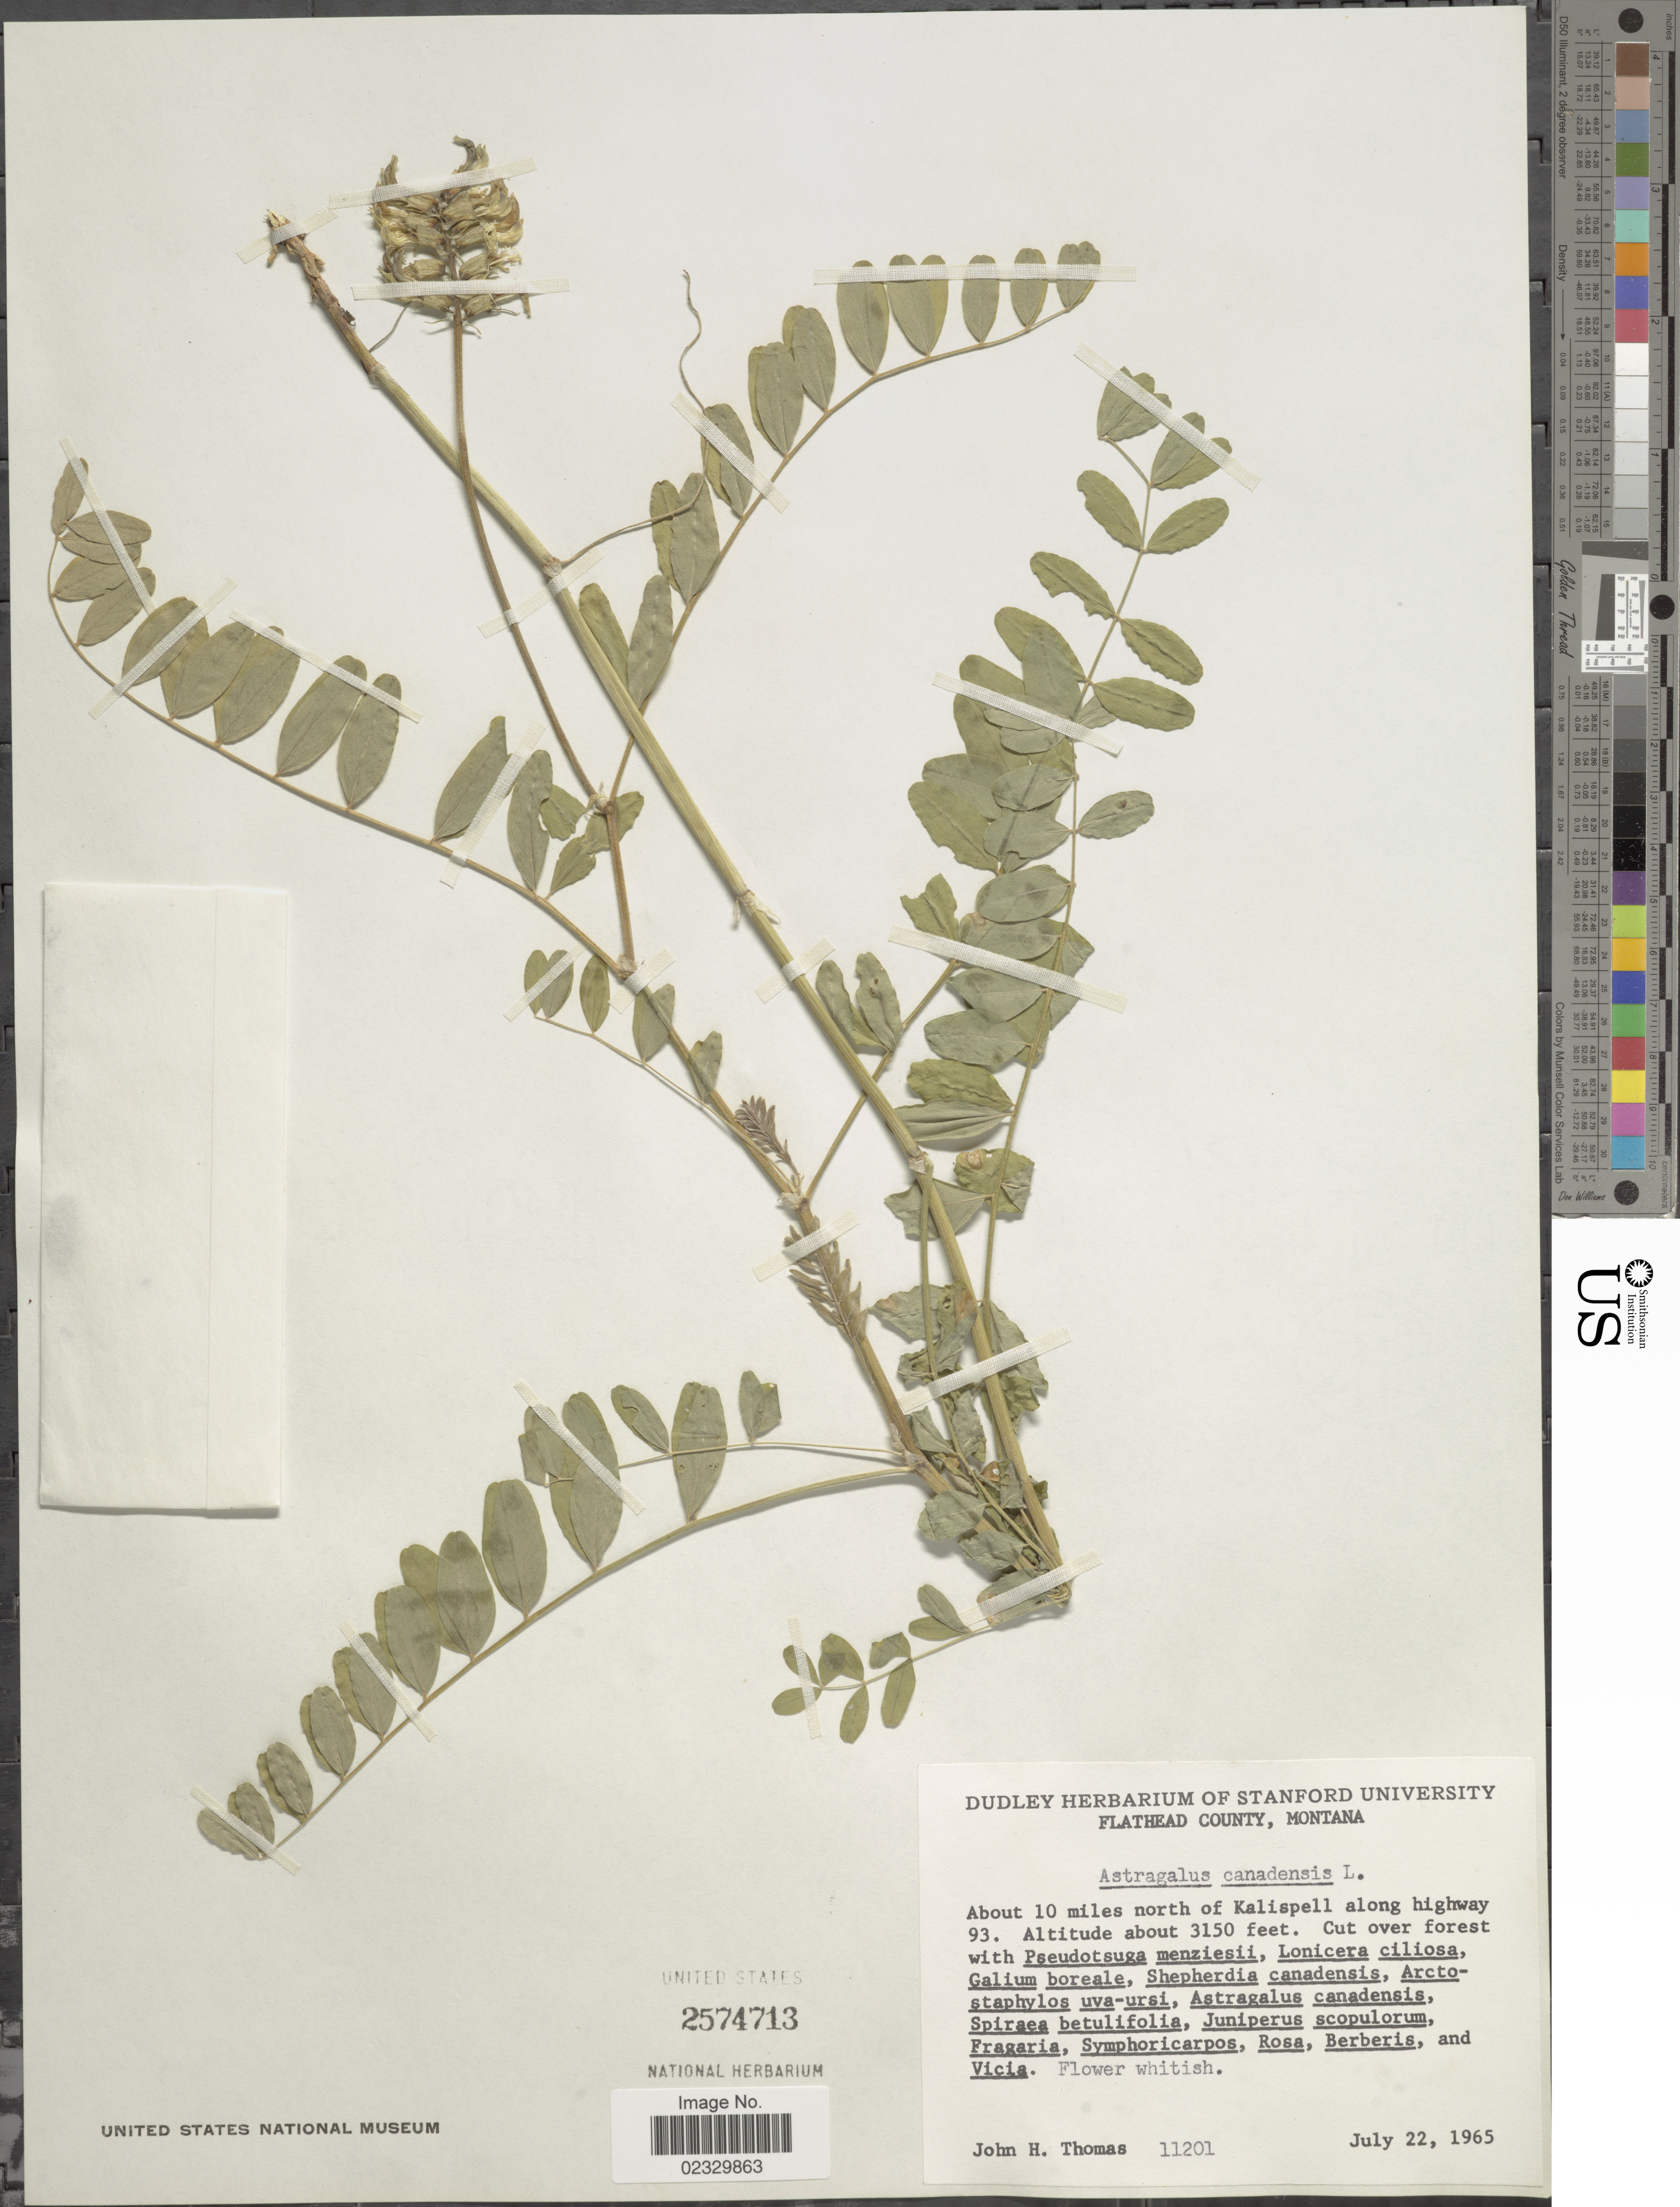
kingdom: Plantae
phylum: Tracheophyta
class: Magnoliopsida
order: Fabales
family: Fabaceae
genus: Astragalus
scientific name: Astragalus canadensis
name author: L.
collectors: J. H. Thomas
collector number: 11201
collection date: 1965-07-22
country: United States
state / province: Montana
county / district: Flathead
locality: About 10 miles N of Kalispell along highway 93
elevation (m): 960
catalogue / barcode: US 2574713